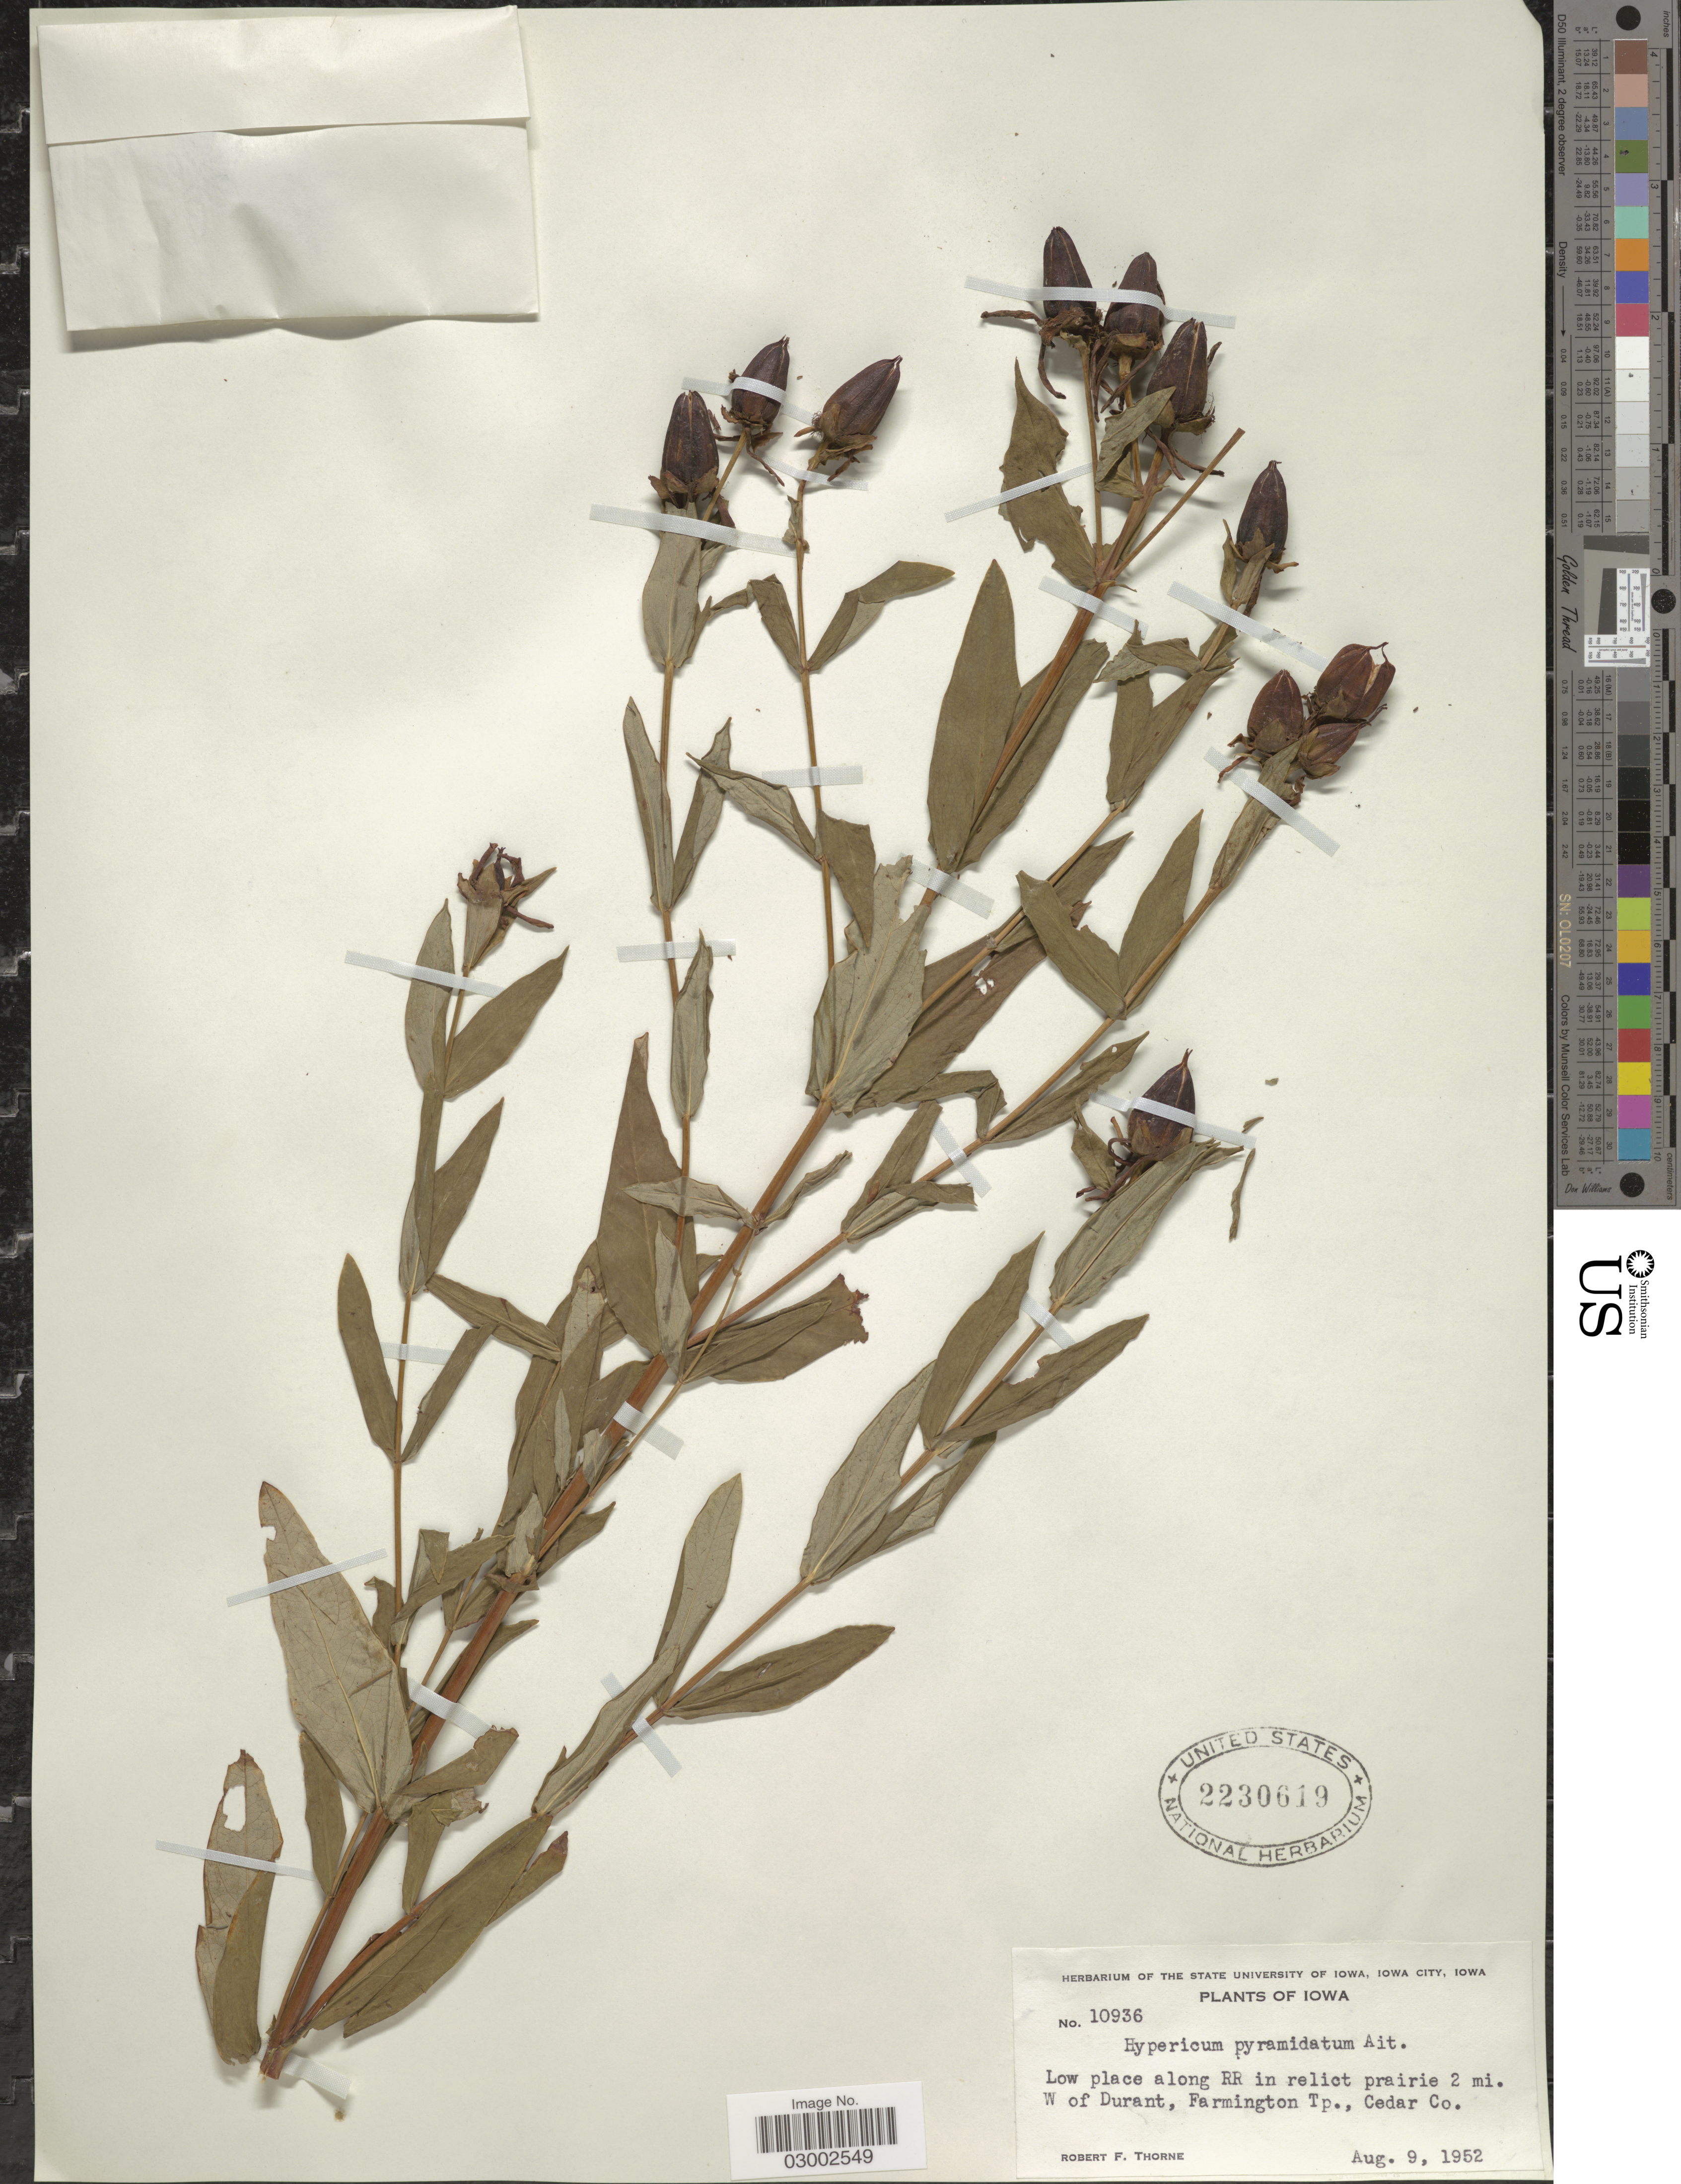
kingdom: Plantae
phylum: Tracheophyta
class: Magnoliopsida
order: Malpighiales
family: Hypericaceae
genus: Hypericum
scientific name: Hypericum ascyron subsp. pyramidatum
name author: (Aiton) N. Robson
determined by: Strong, Mark T., (BOT), Smithsonian Institution - National Museum of Natural History (UNITED STATES)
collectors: R. F. Thorne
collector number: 10936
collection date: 1952-08-09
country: United States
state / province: Iowa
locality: Along RR in relict prairie 2 mi. W of Durant, Farmington Tp., Cedar Co.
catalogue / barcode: US 2230619